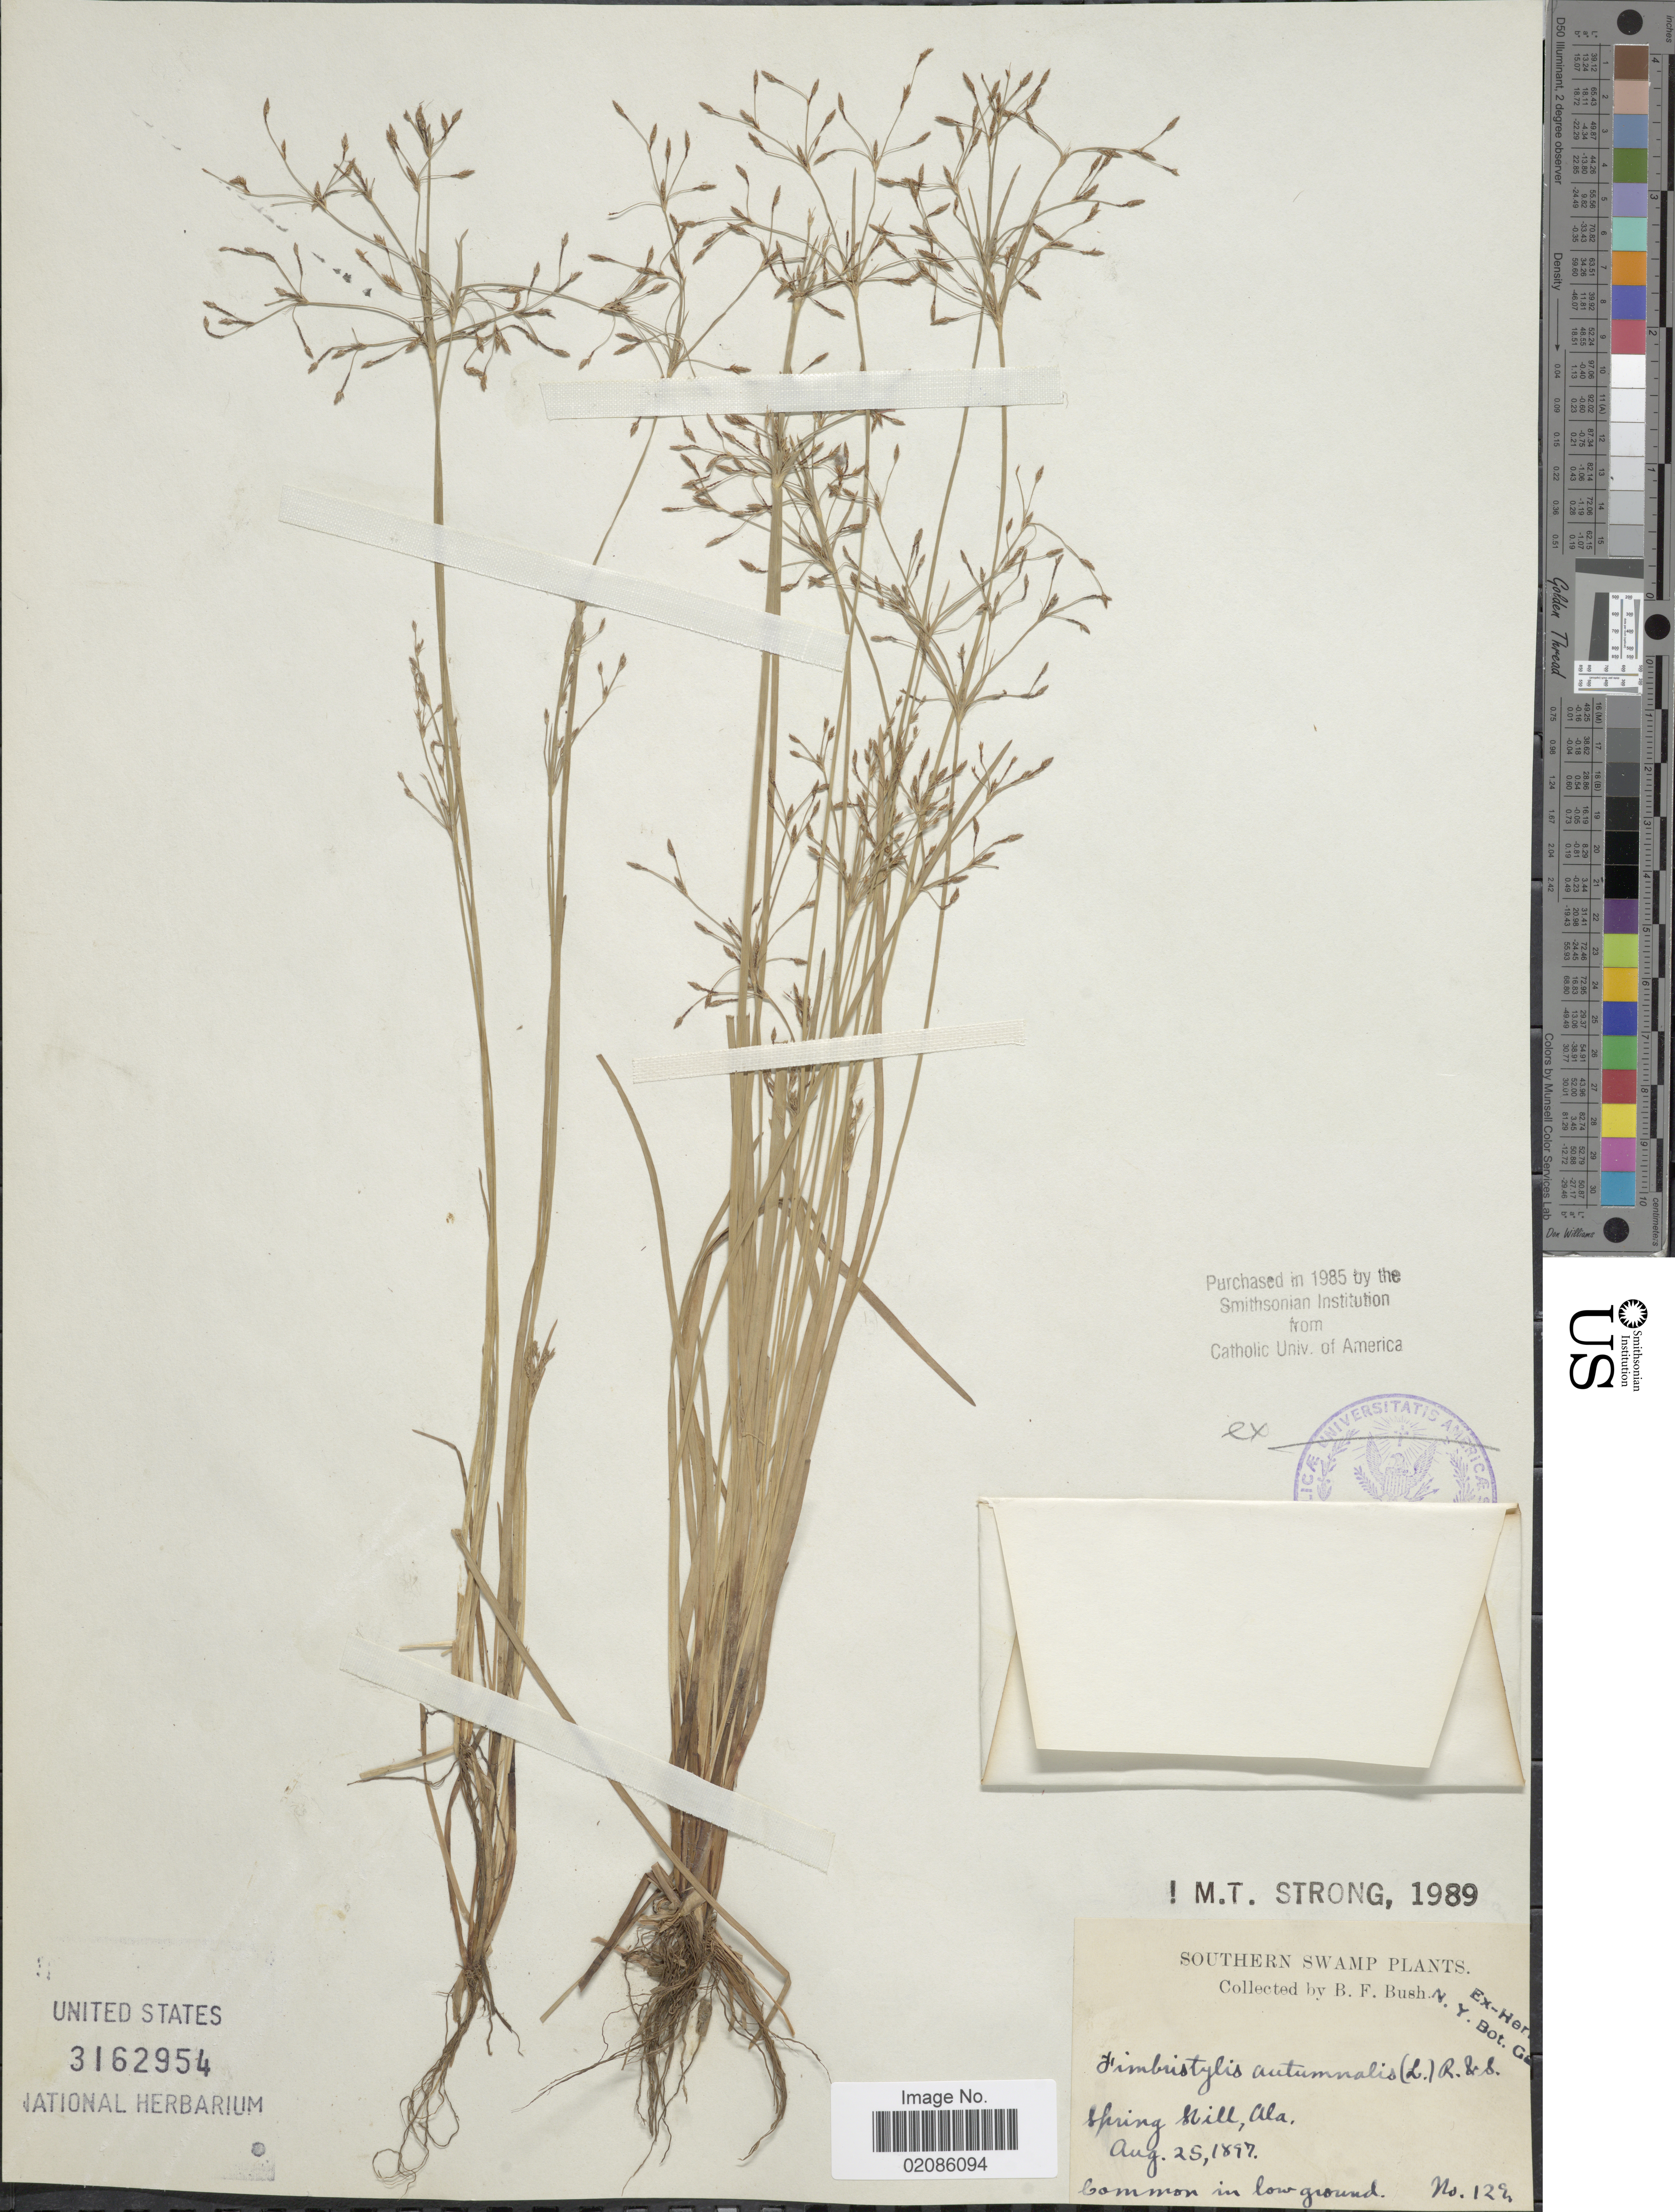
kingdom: Plantae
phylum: Tracheophyta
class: Liliopsida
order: Poales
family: Cyperaceae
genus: Fimbristylis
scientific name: Fimbristylis autumnalis (L.) Roem. & Schult.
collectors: B. F. Bush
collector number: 129*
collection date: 1897-08-25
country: United States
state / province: Alabama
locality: Southern Swamp. Spring Hill, Ala.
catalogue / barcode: US 3162954